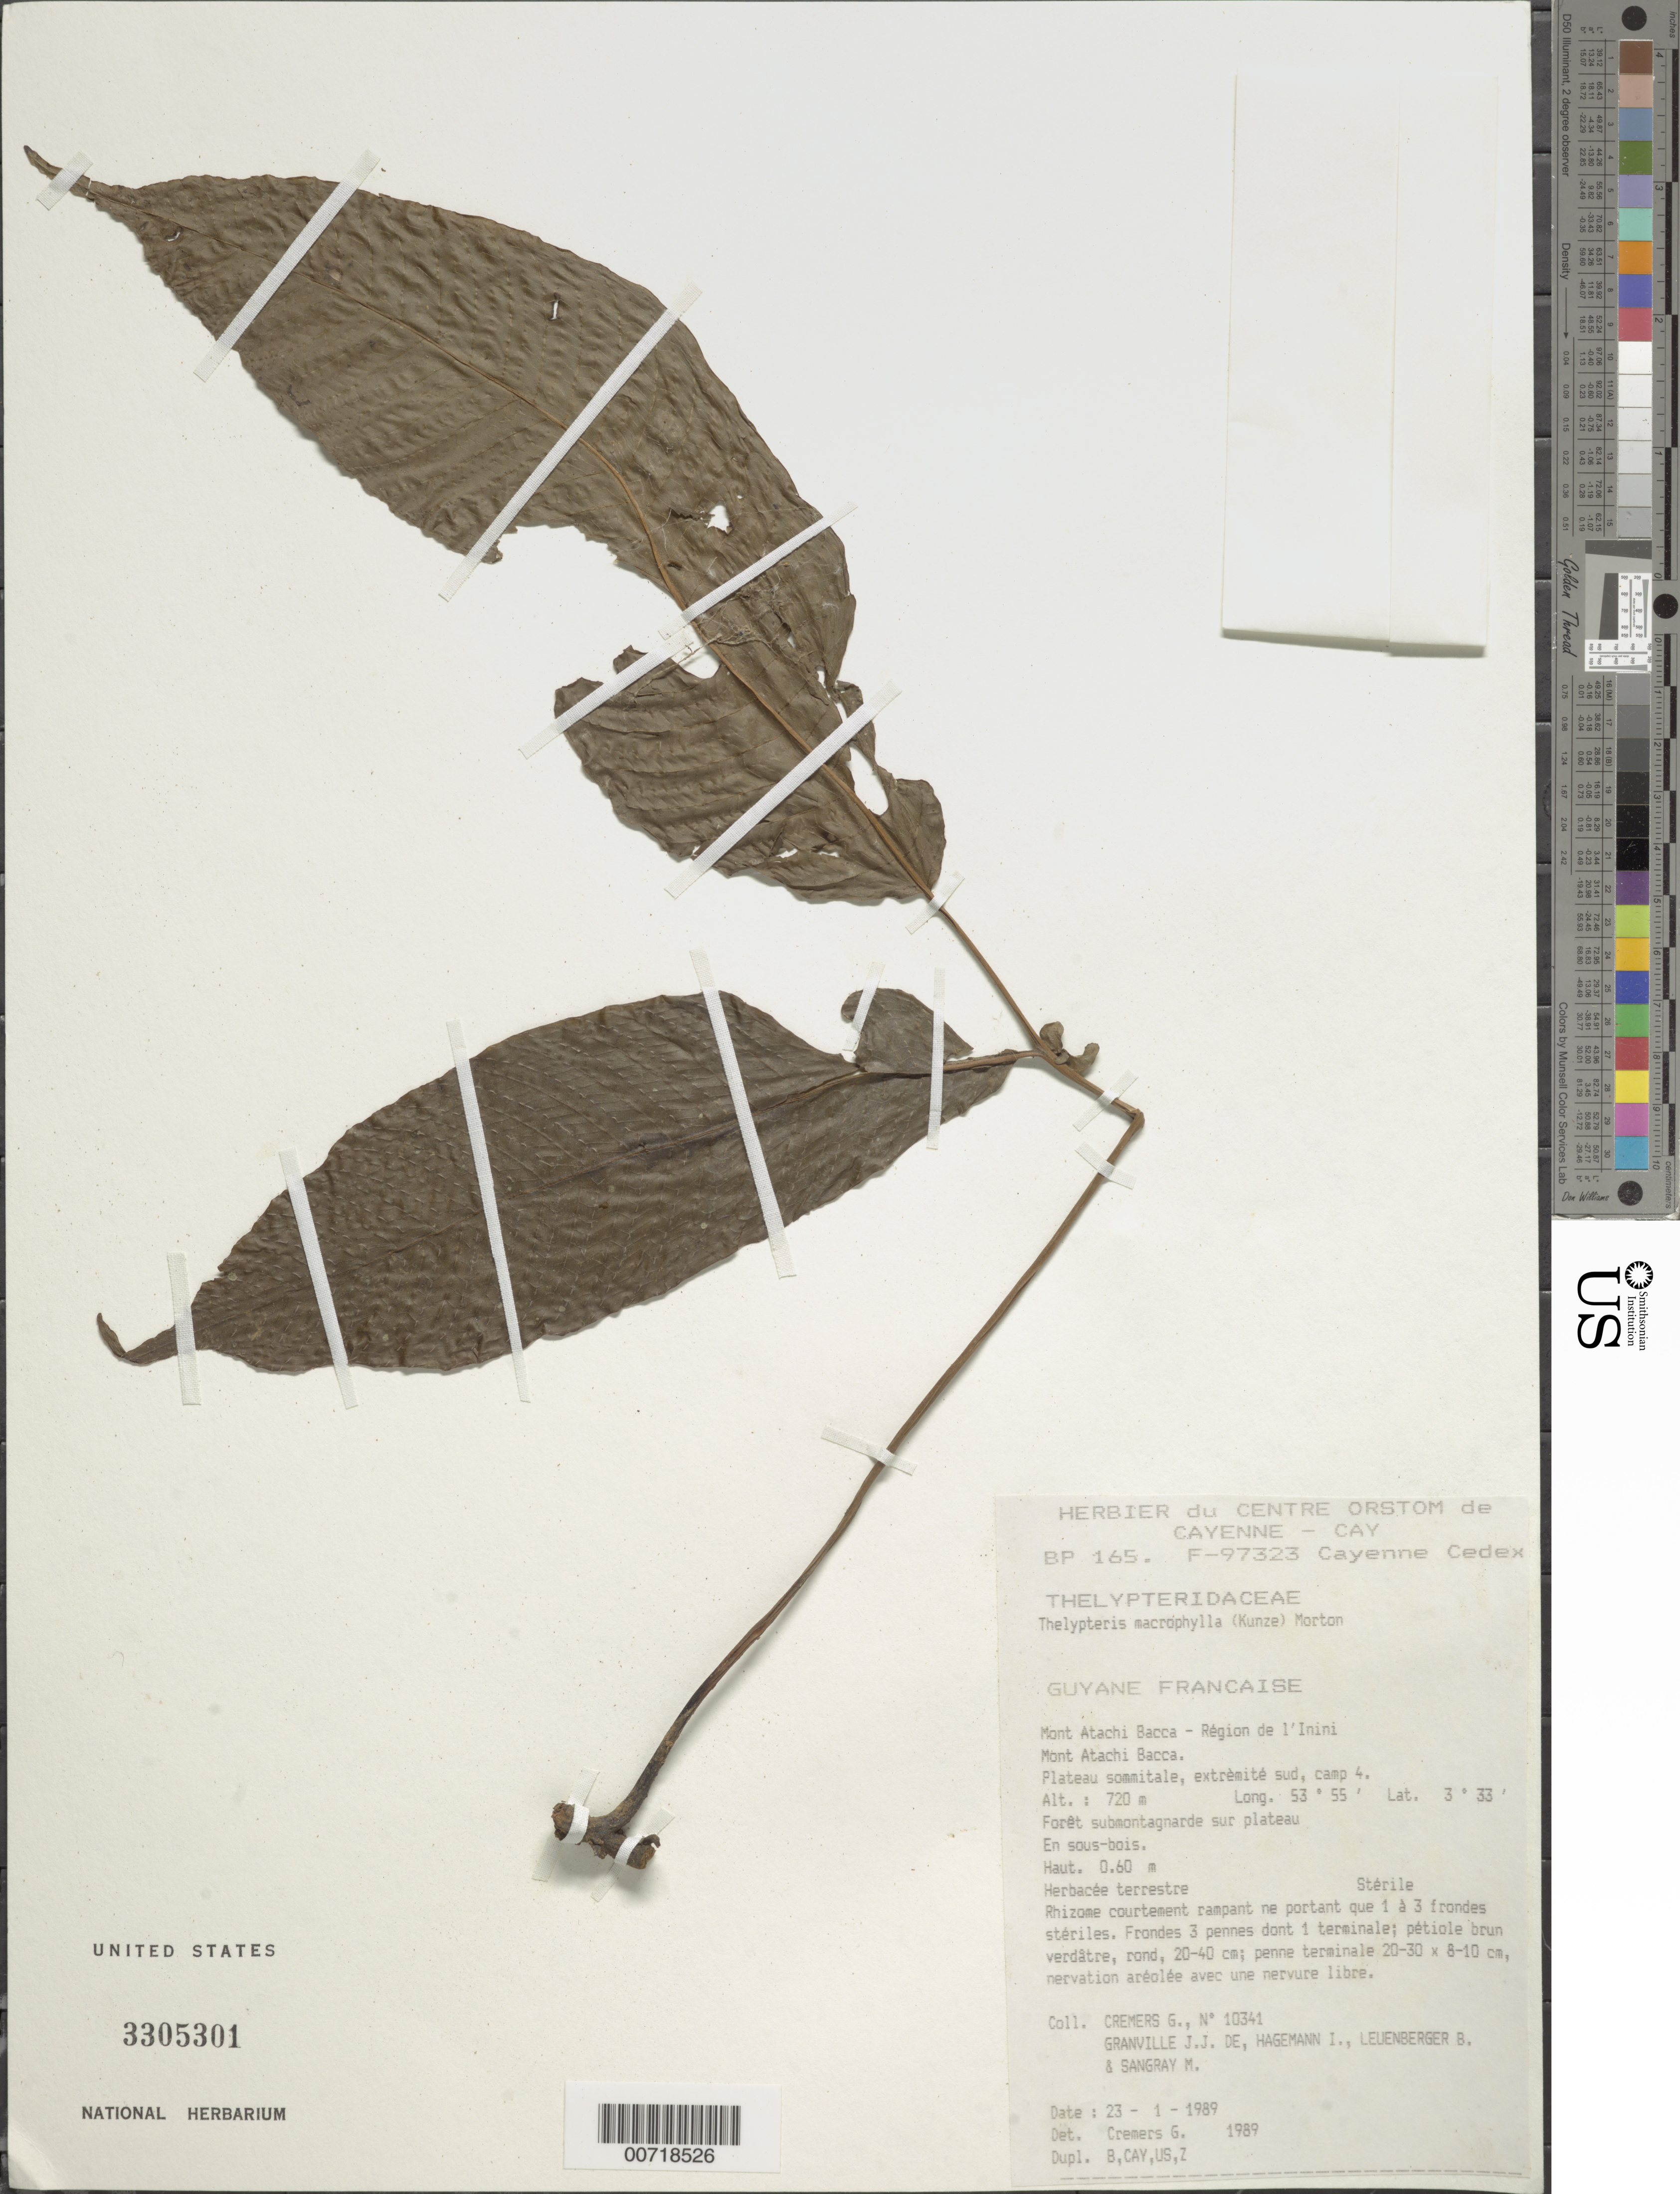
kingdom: Plantae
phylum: Tracheophyta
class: Polypodiopsida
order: Polypodiales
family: Thelypteridaceae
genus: Meniscium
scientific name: Meniscium macrophyllum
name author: Kunze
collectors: G. Cremers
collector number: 10341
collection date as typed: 23-Jan-89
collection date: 1989-01-23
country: French Guiana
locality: Mont Atachi Bacca, région de l'Inini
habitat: Submontane forest, on plateau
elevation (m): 720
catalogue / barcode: US 3305301